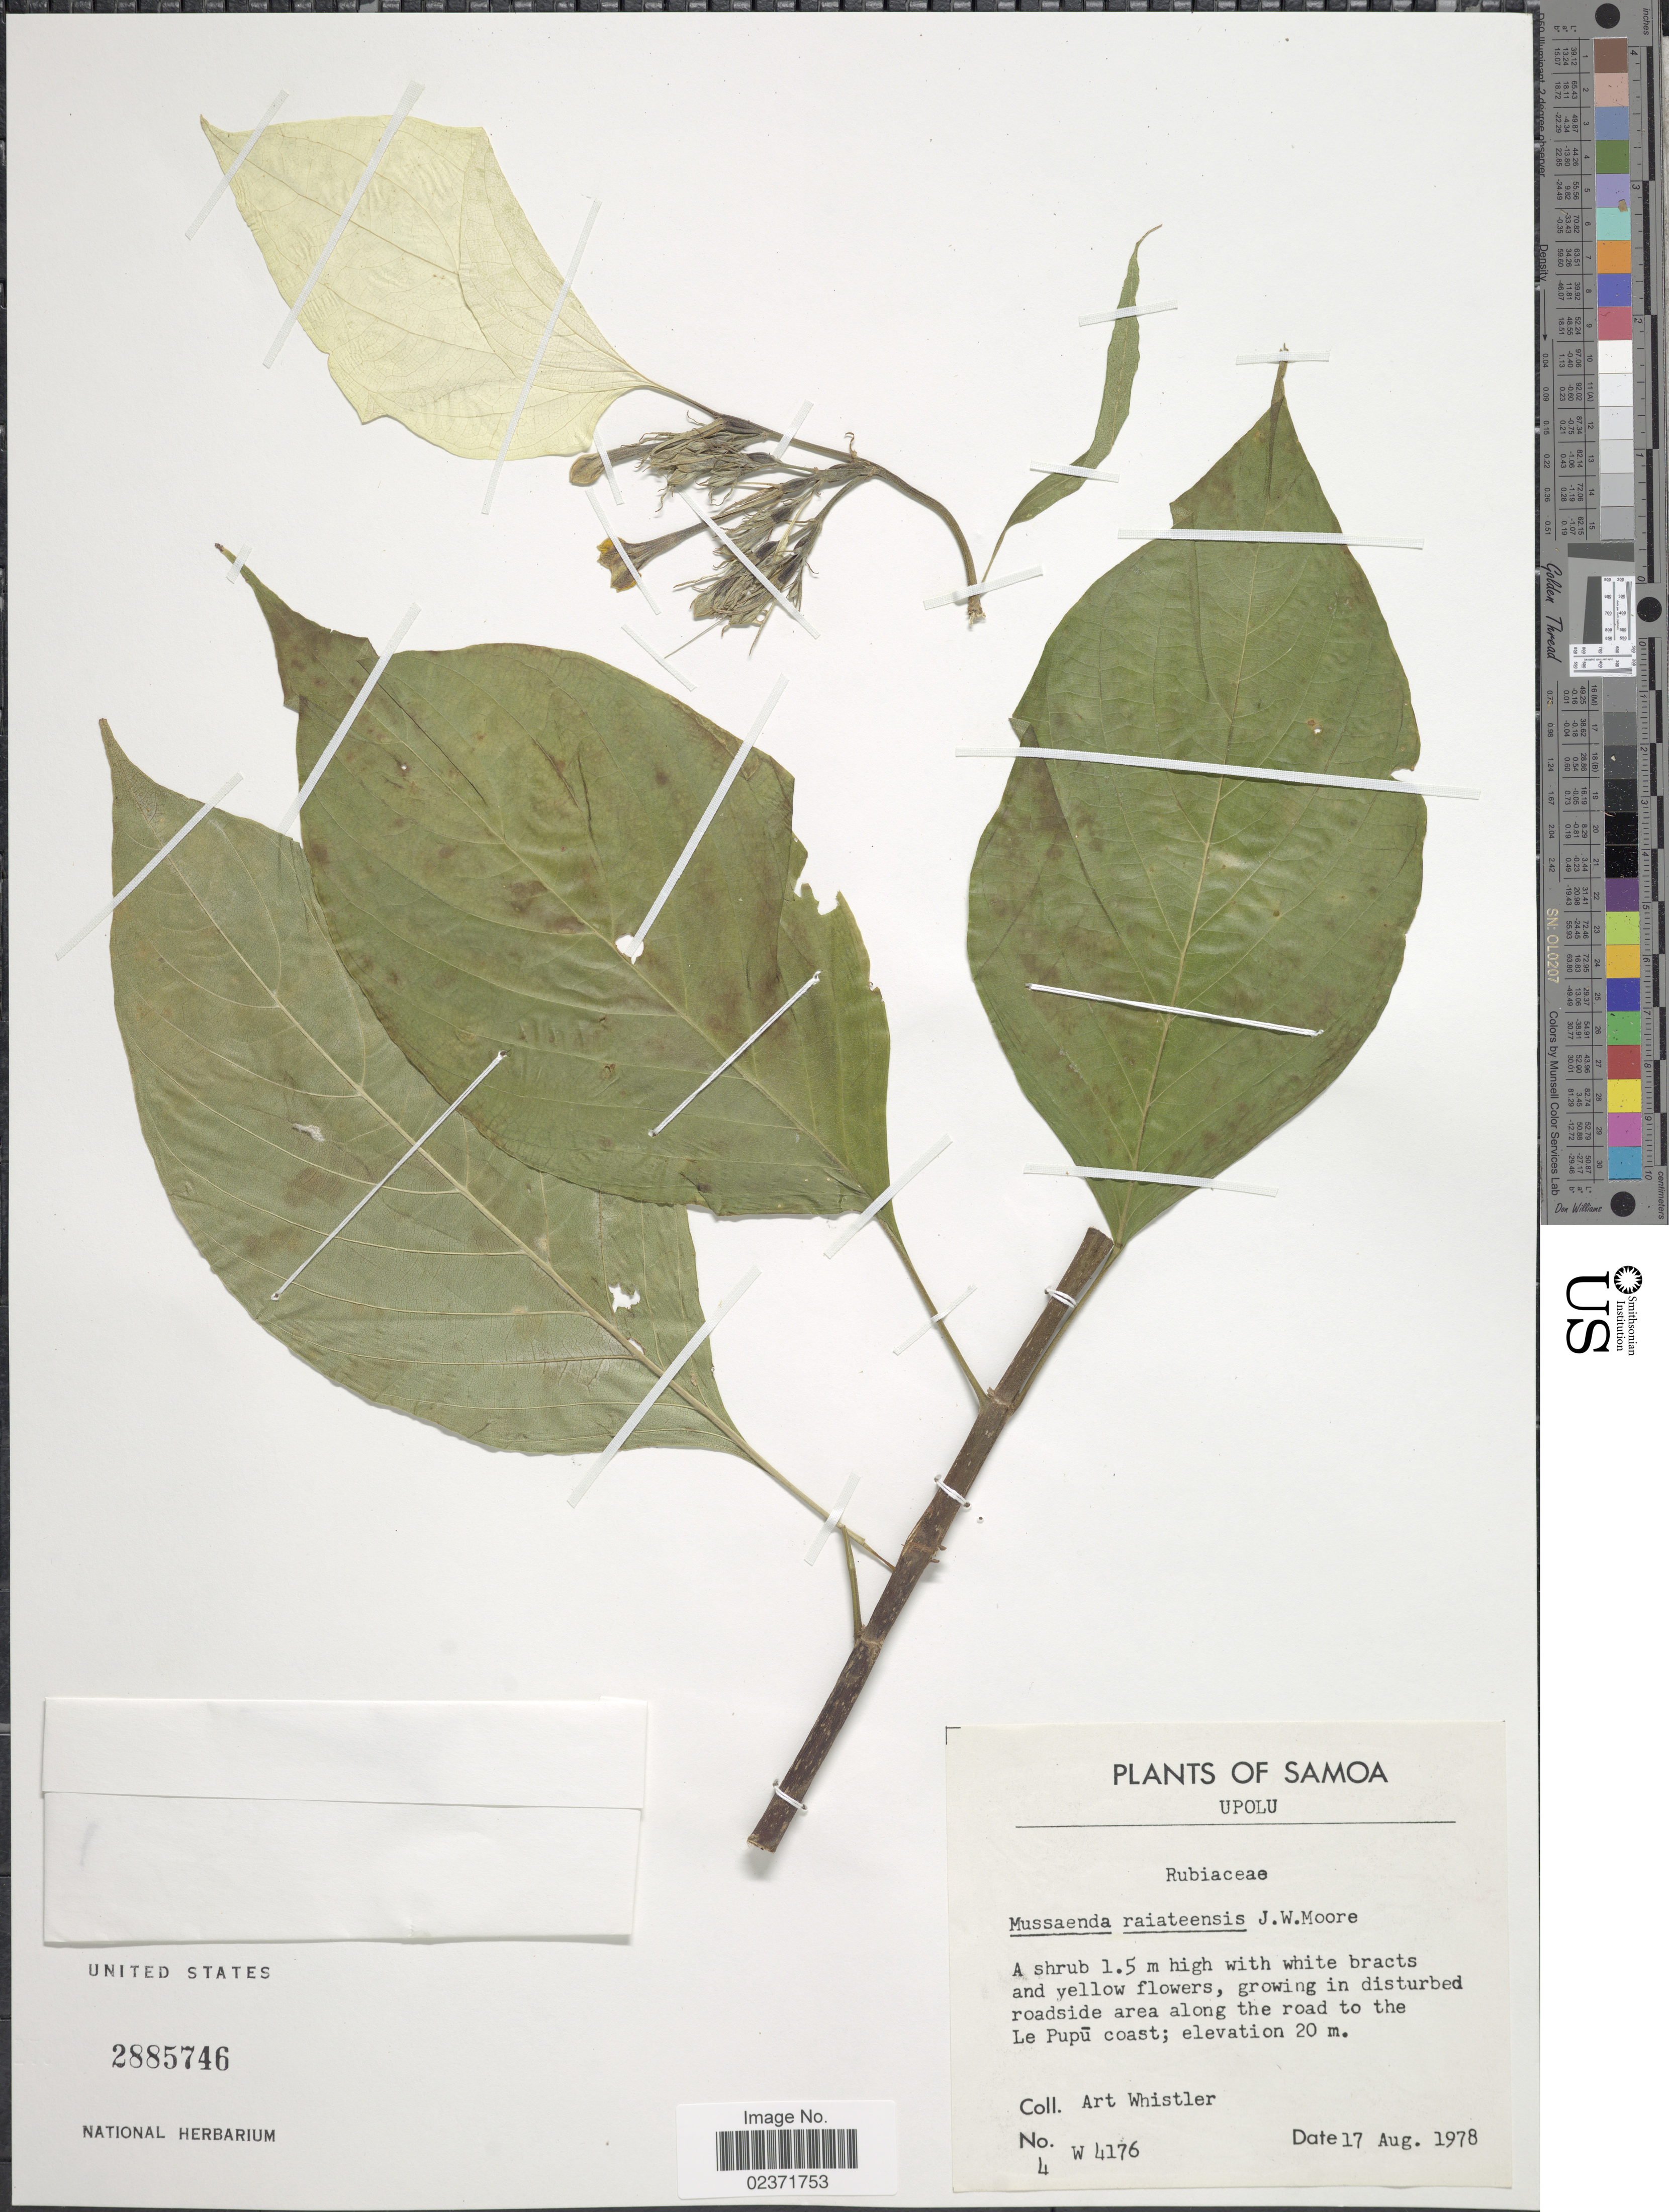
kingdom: Plantae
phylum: Tracheophyta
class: Magnoliopsida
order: Gentianales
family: Rubiaceae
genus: Mussaenda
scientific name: Mussaenda raiateensis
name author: J.W. Moore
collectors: A. Whistler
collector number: W 4176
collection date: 1978-08-17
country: Samoa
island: Upolu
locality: growing in disturbed roadside area along the road to the Le Pupu coast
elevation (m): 20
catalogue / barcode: US 2885746